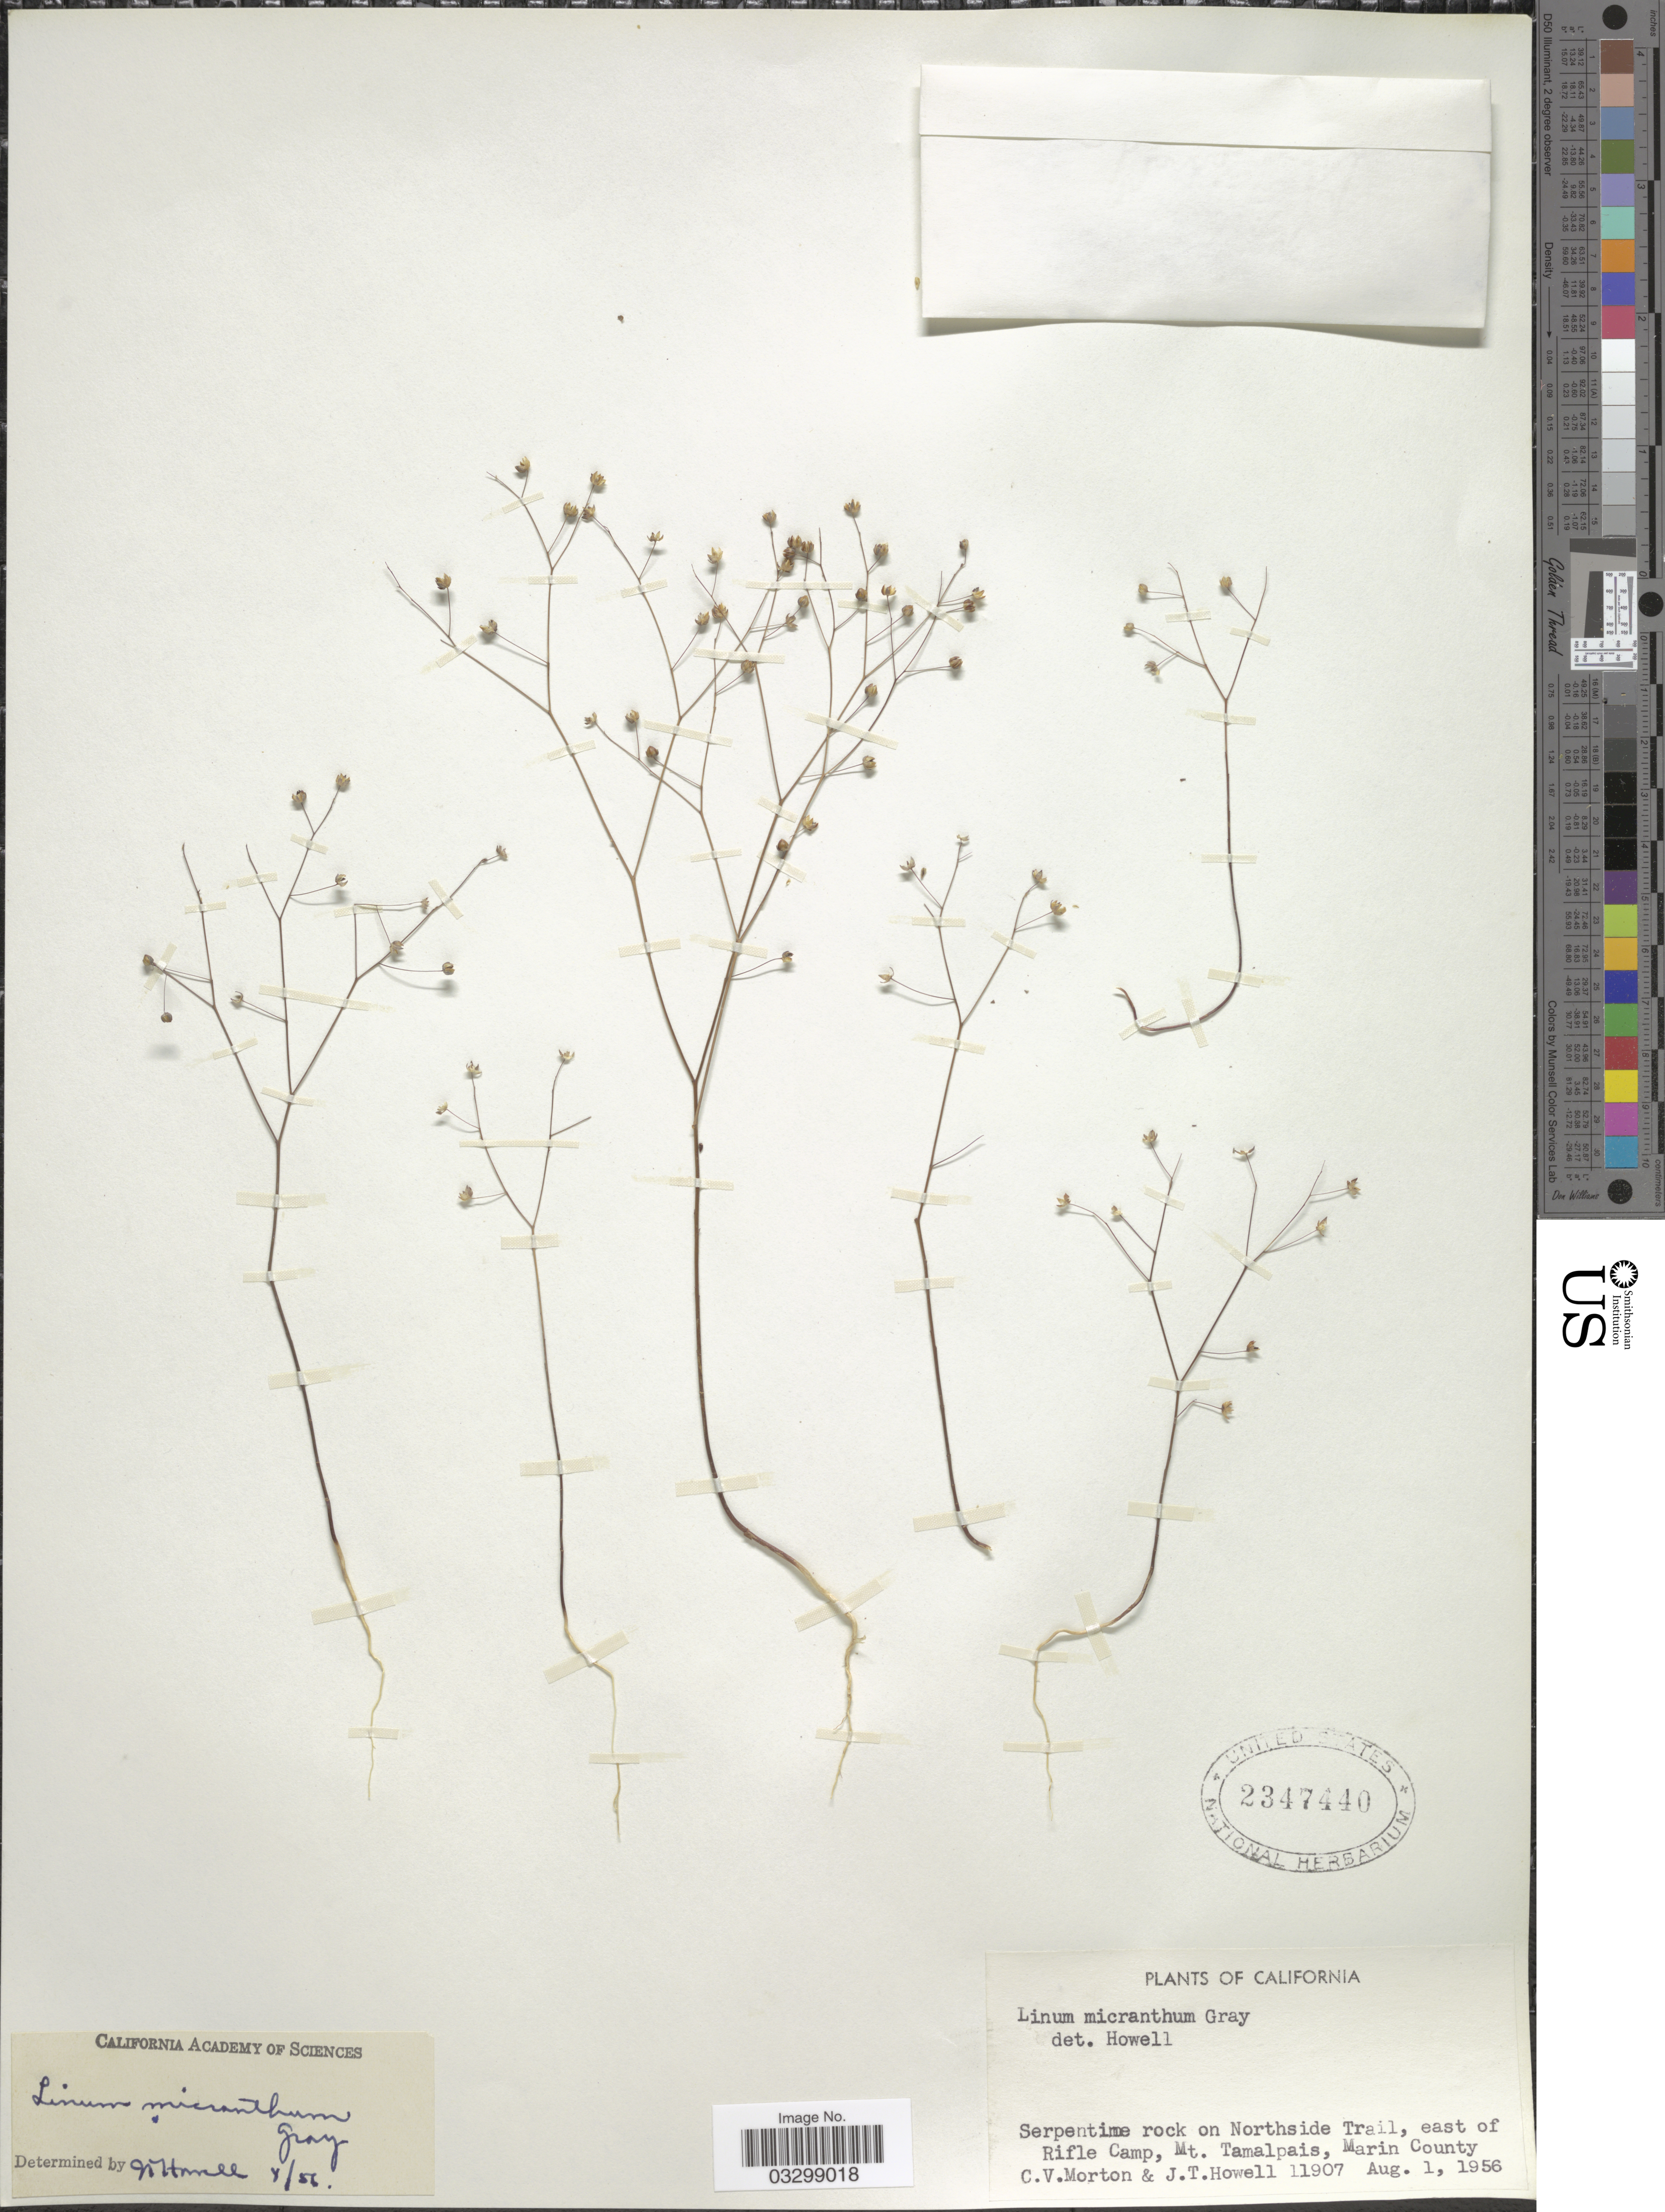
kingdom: Plantae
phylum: Tracheophyta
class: Magnoliopsida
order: Malpighiales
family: Linaceae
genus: Linum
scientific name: Linum micranthum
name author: A. Gray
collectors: C. V. Morton & J. T. Howell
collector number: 11907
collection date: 1956-08-01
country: United States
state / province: California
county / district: Marin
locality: Serpentine rock on Northside Trail, east of Rifle Camp, Mt. Tamalpais, Marin County.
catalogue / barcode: US 2347440